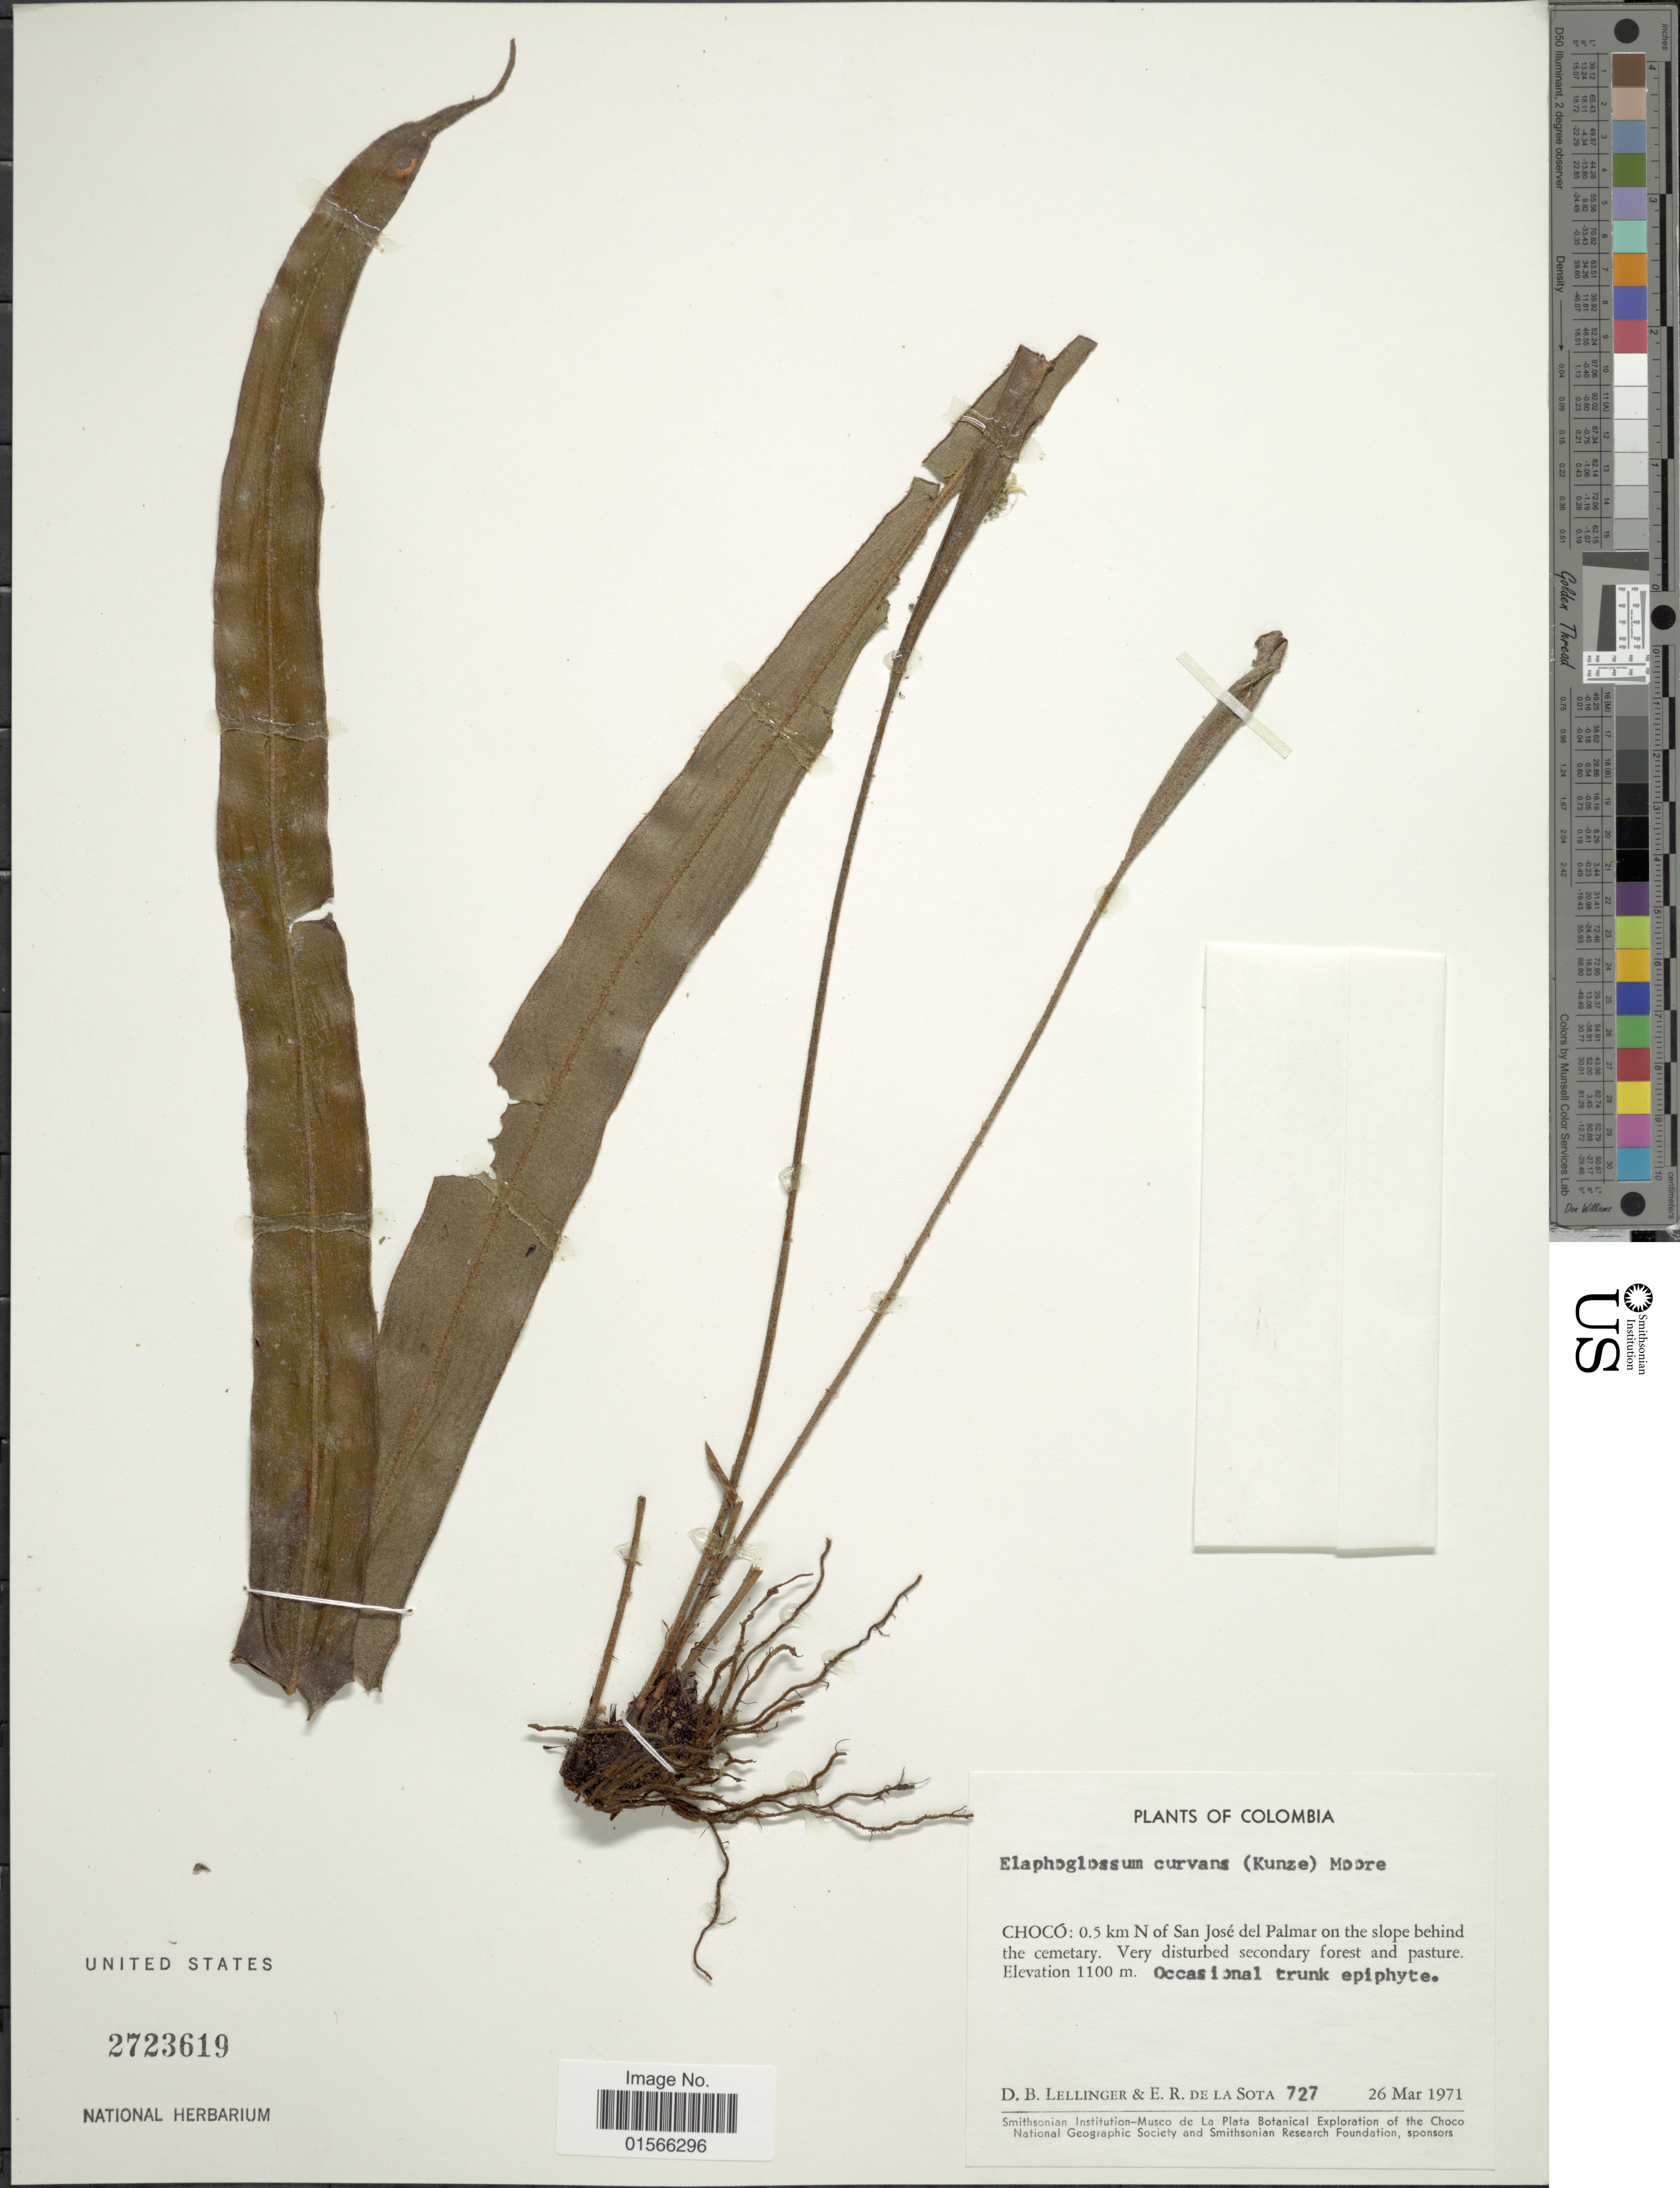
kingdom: Plantae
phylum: Tracheophyta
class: Polypodiopsida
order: Polypodiales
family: Dryopteridaceae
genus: Elaphoglossum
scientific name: Elaphoglossum curvans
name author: (Kunze) A. Rojas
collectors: D. B. Lellinger & E. R. de la Sota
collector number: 727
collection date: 1971-03-26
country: Colombia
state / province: Chocó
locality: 0.5 km N of San José del Palmar on the slope behind the cemetary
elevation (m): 1100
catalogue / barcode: US 2723619